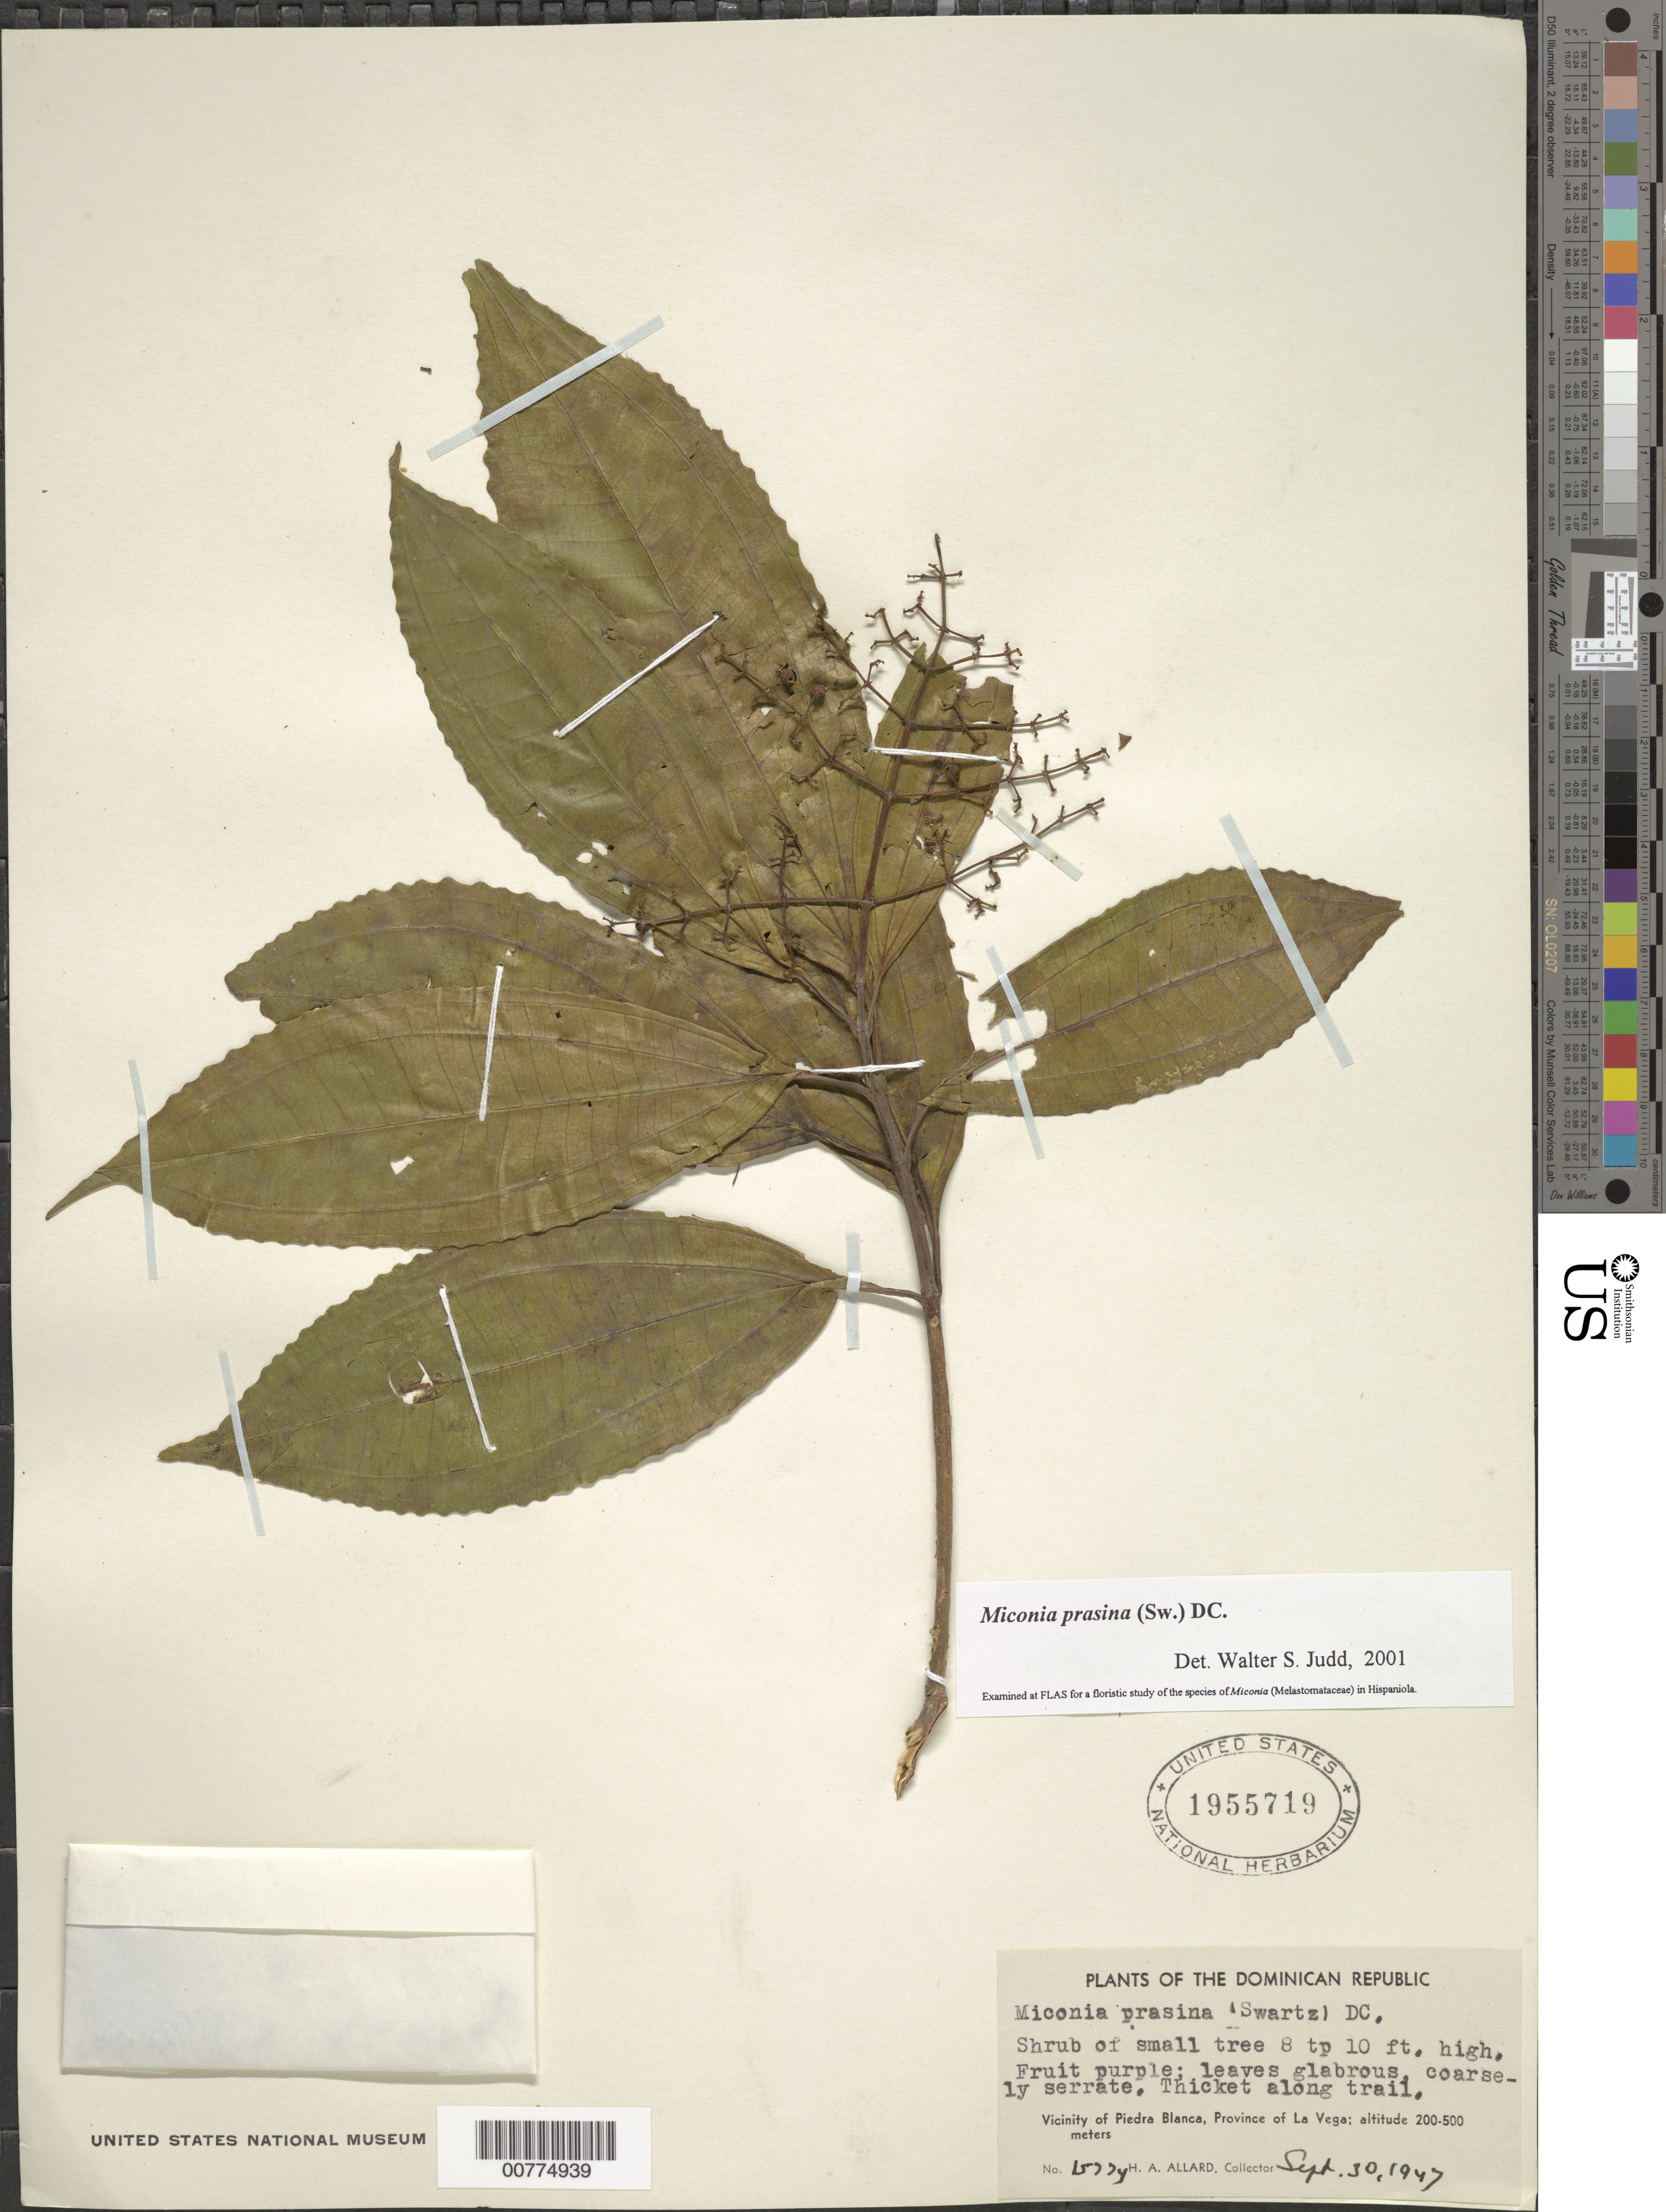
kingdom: Plantae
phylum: Tracheophyta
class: Magnoliopsida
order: Myrtales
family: Melastomataceae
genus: Miconia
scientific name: Miconia prasina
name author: (Sw.) DC.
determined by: Judd, Walter S.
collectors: H. A. Allard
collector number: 15774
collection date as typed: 30 Sep 1947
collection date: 1947-09-30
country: Dominican Republic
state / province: La Vega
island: Hispaniola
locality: Vicinity of Piedra Blanca.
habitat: Thicket along trail.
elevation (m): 200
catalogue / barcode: US 1955719